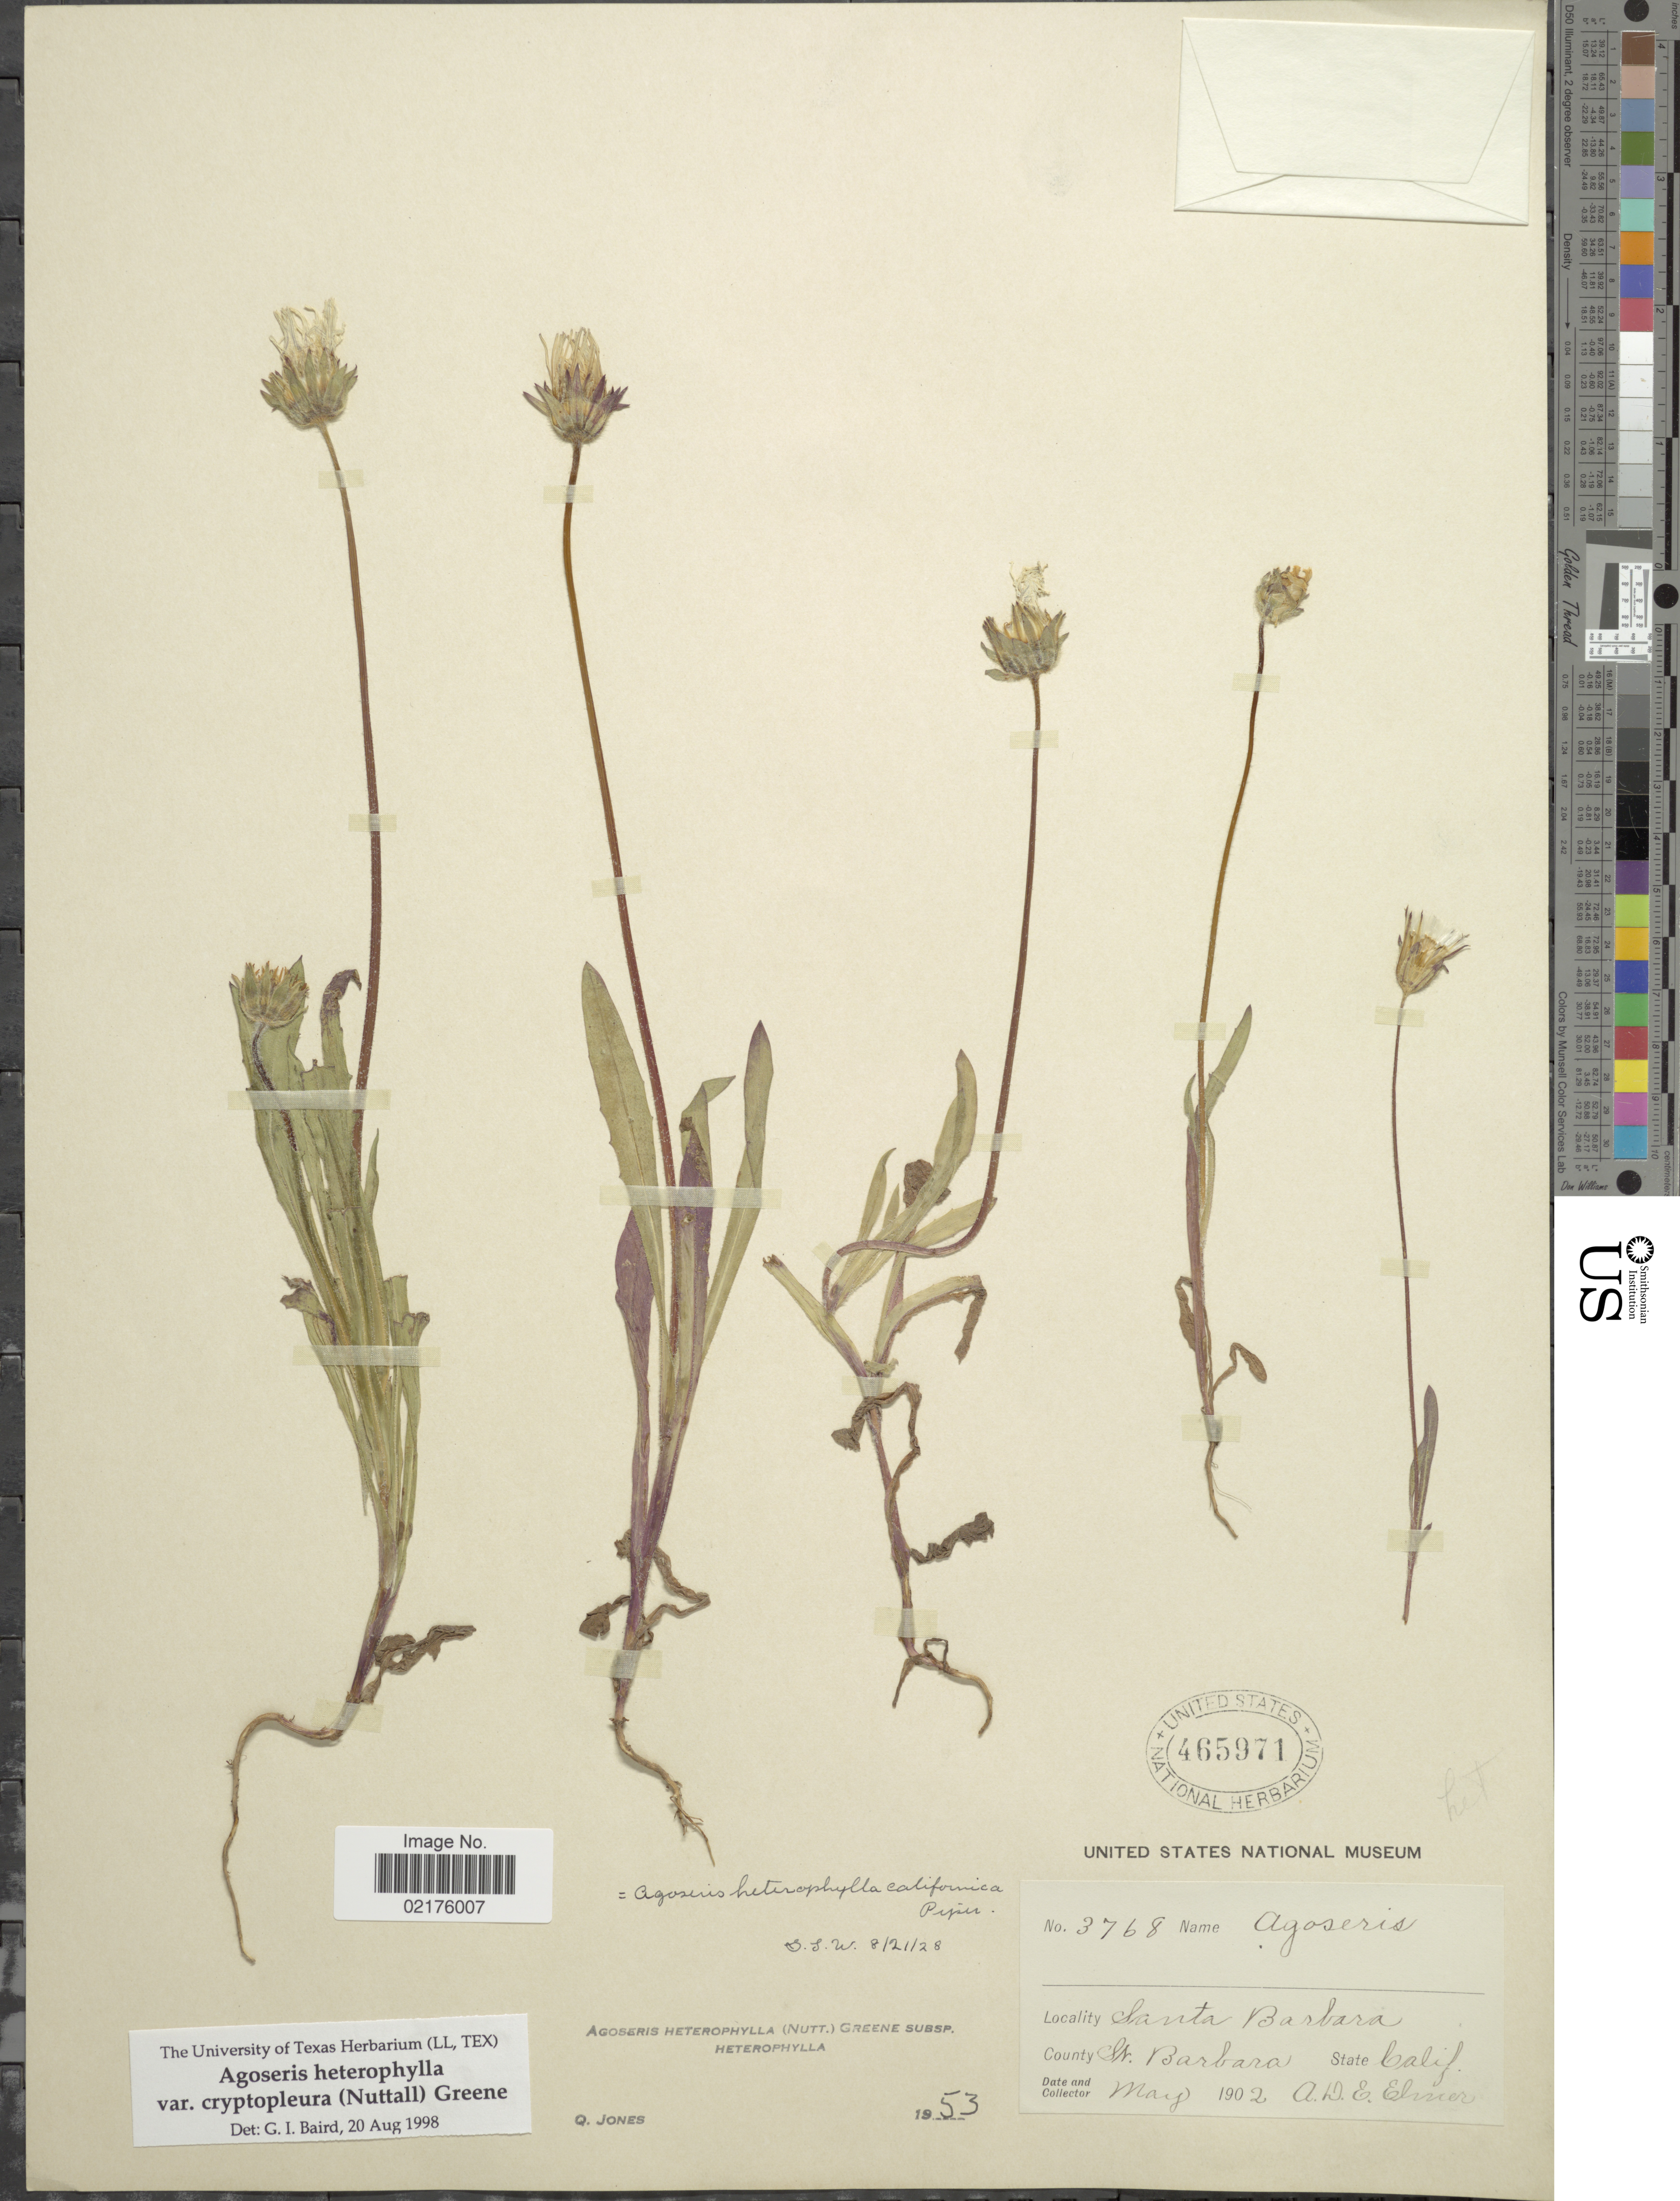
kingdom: Plantae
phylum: Tracheophyta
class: Magnoliopsida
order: Asterales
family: Asteraceae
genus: Agoseris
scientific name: Agoseris heterophylla var. cryptopleura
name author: (Nutt.) Greene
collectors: A. D. E. Elmer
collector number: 3768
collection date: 1902-05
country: United States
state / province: California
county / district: Santa Barbara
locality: Santa Barbara, County St. Barbara, Calif.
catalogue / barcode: US 465971